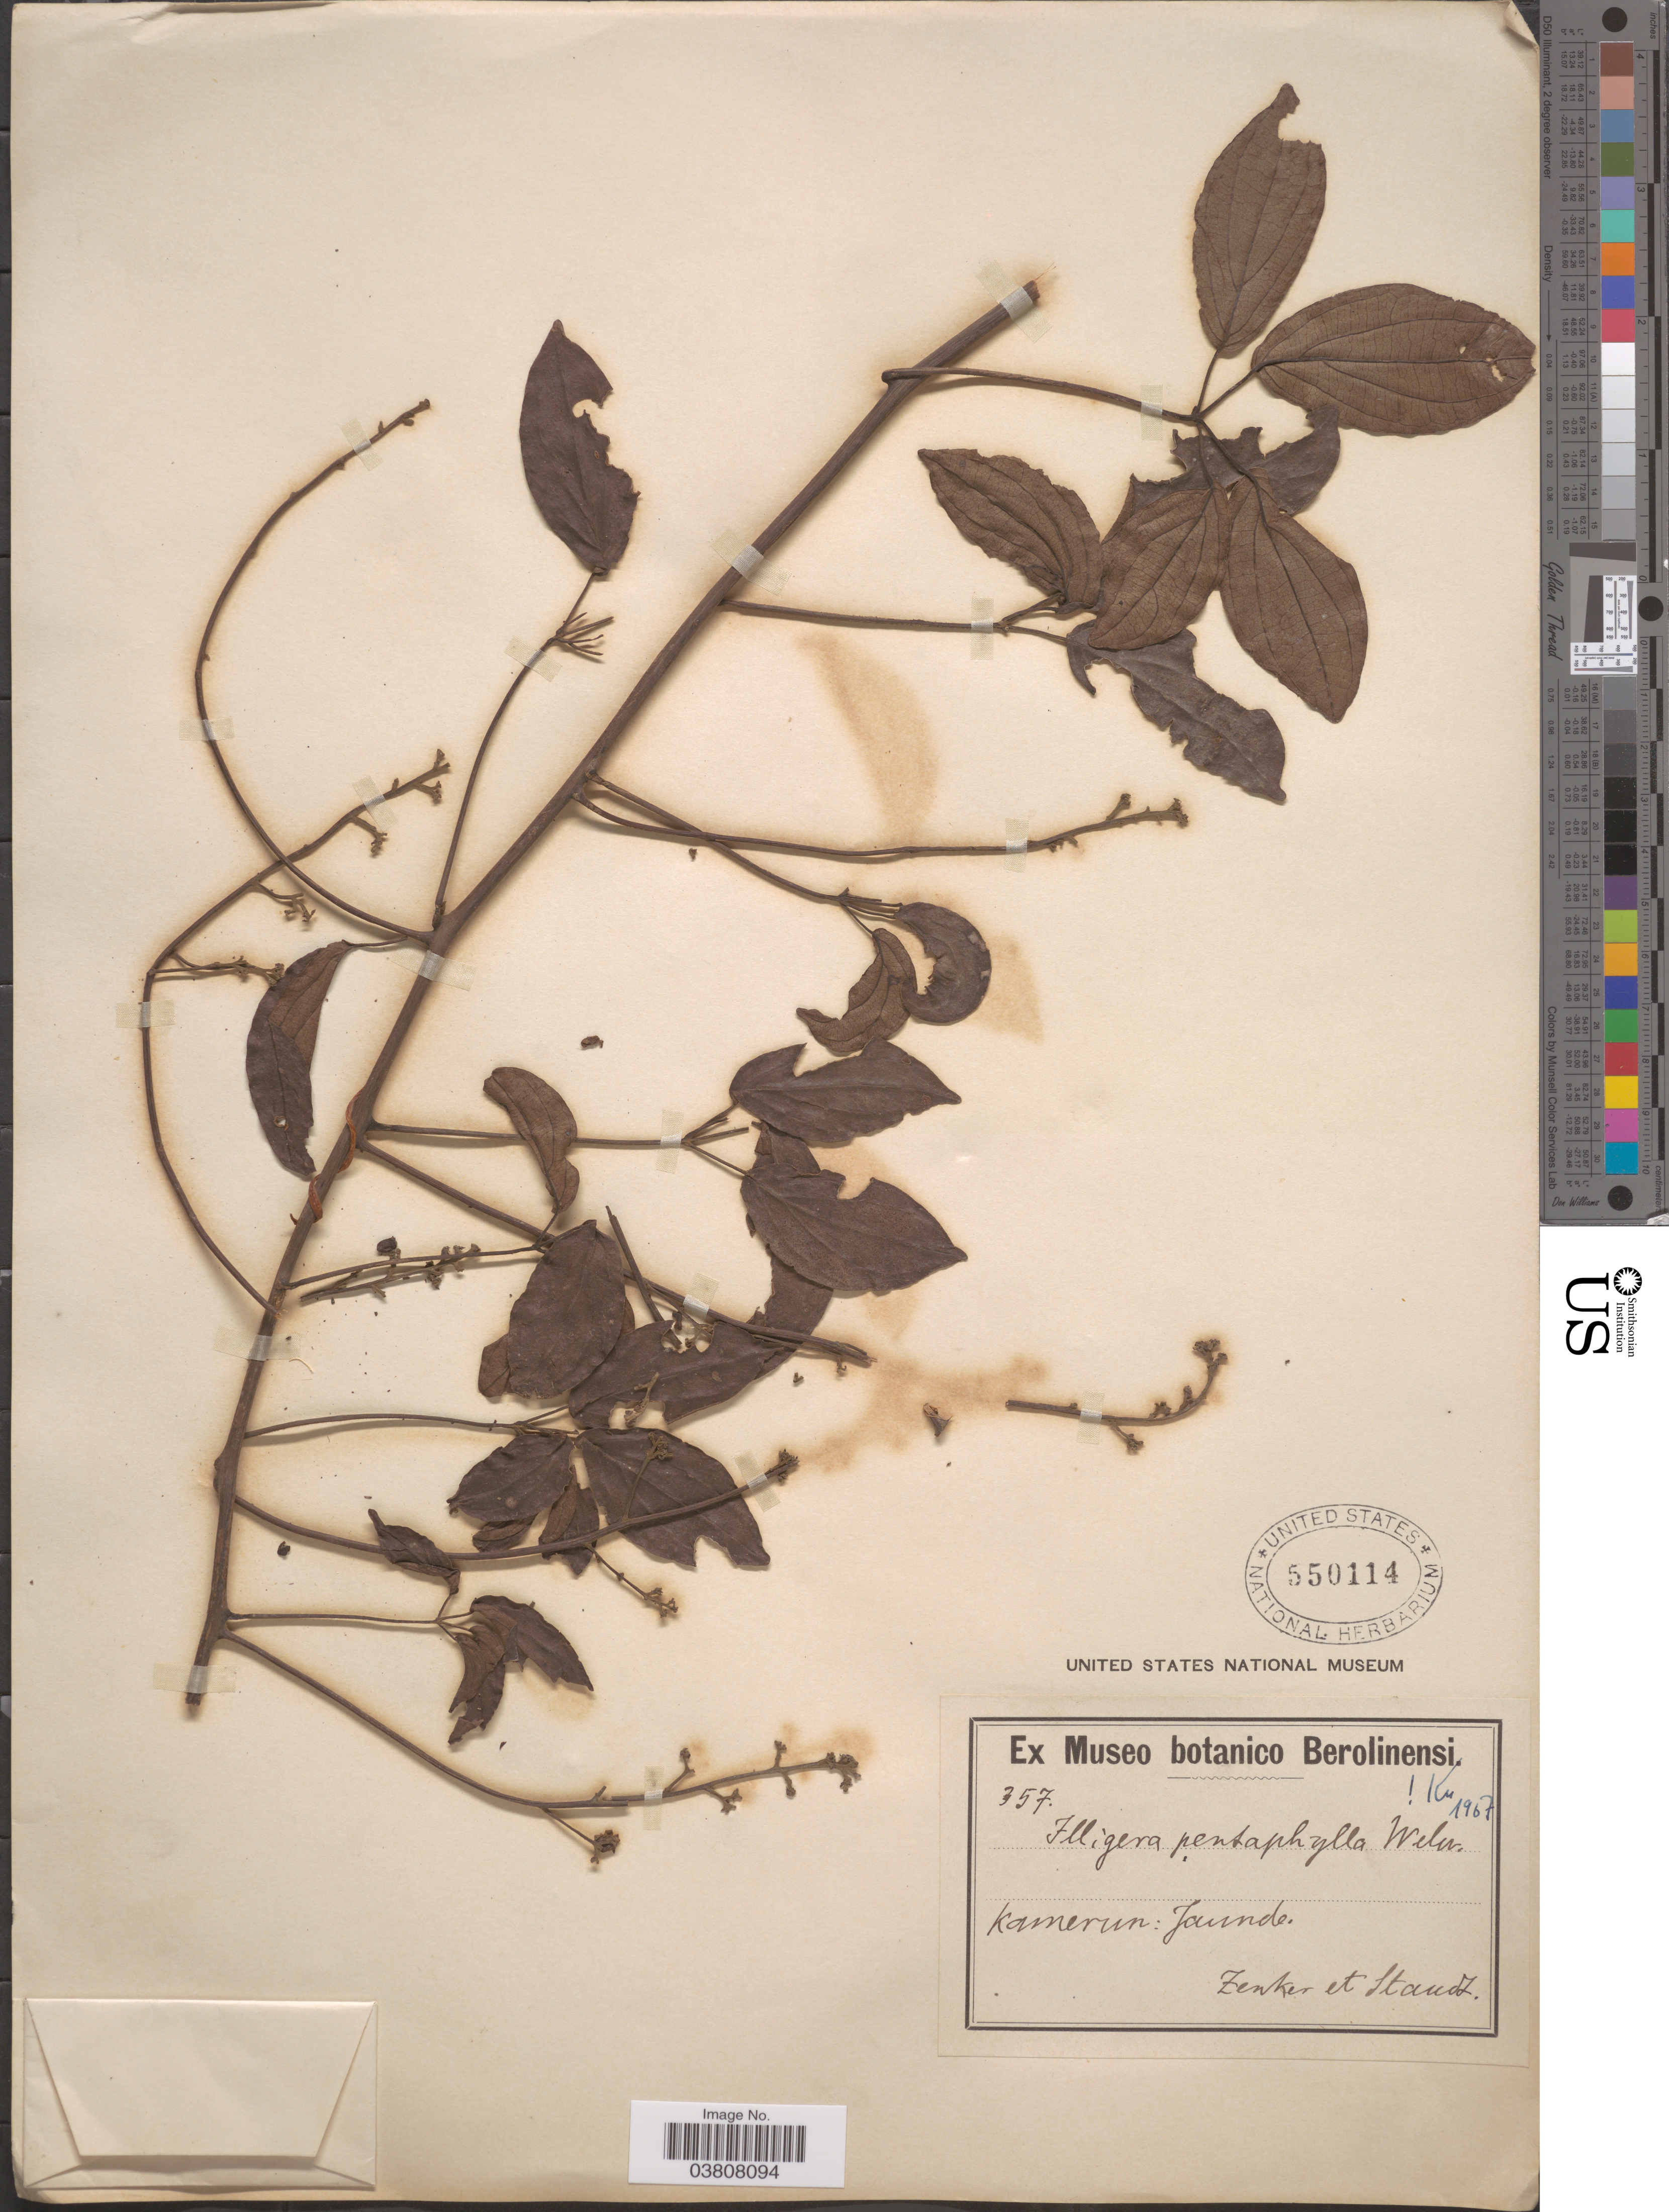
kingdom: Plantae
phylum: Tracheophyta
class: Magnoliopsida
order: Laurales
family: Hernandiaceae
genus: Illigera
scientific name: Illigera pentaphylla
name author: Welw.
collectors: Zenker, -- & -. Staudt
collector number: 357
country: Cameroon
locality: Yaunde.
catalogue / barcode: US 550114